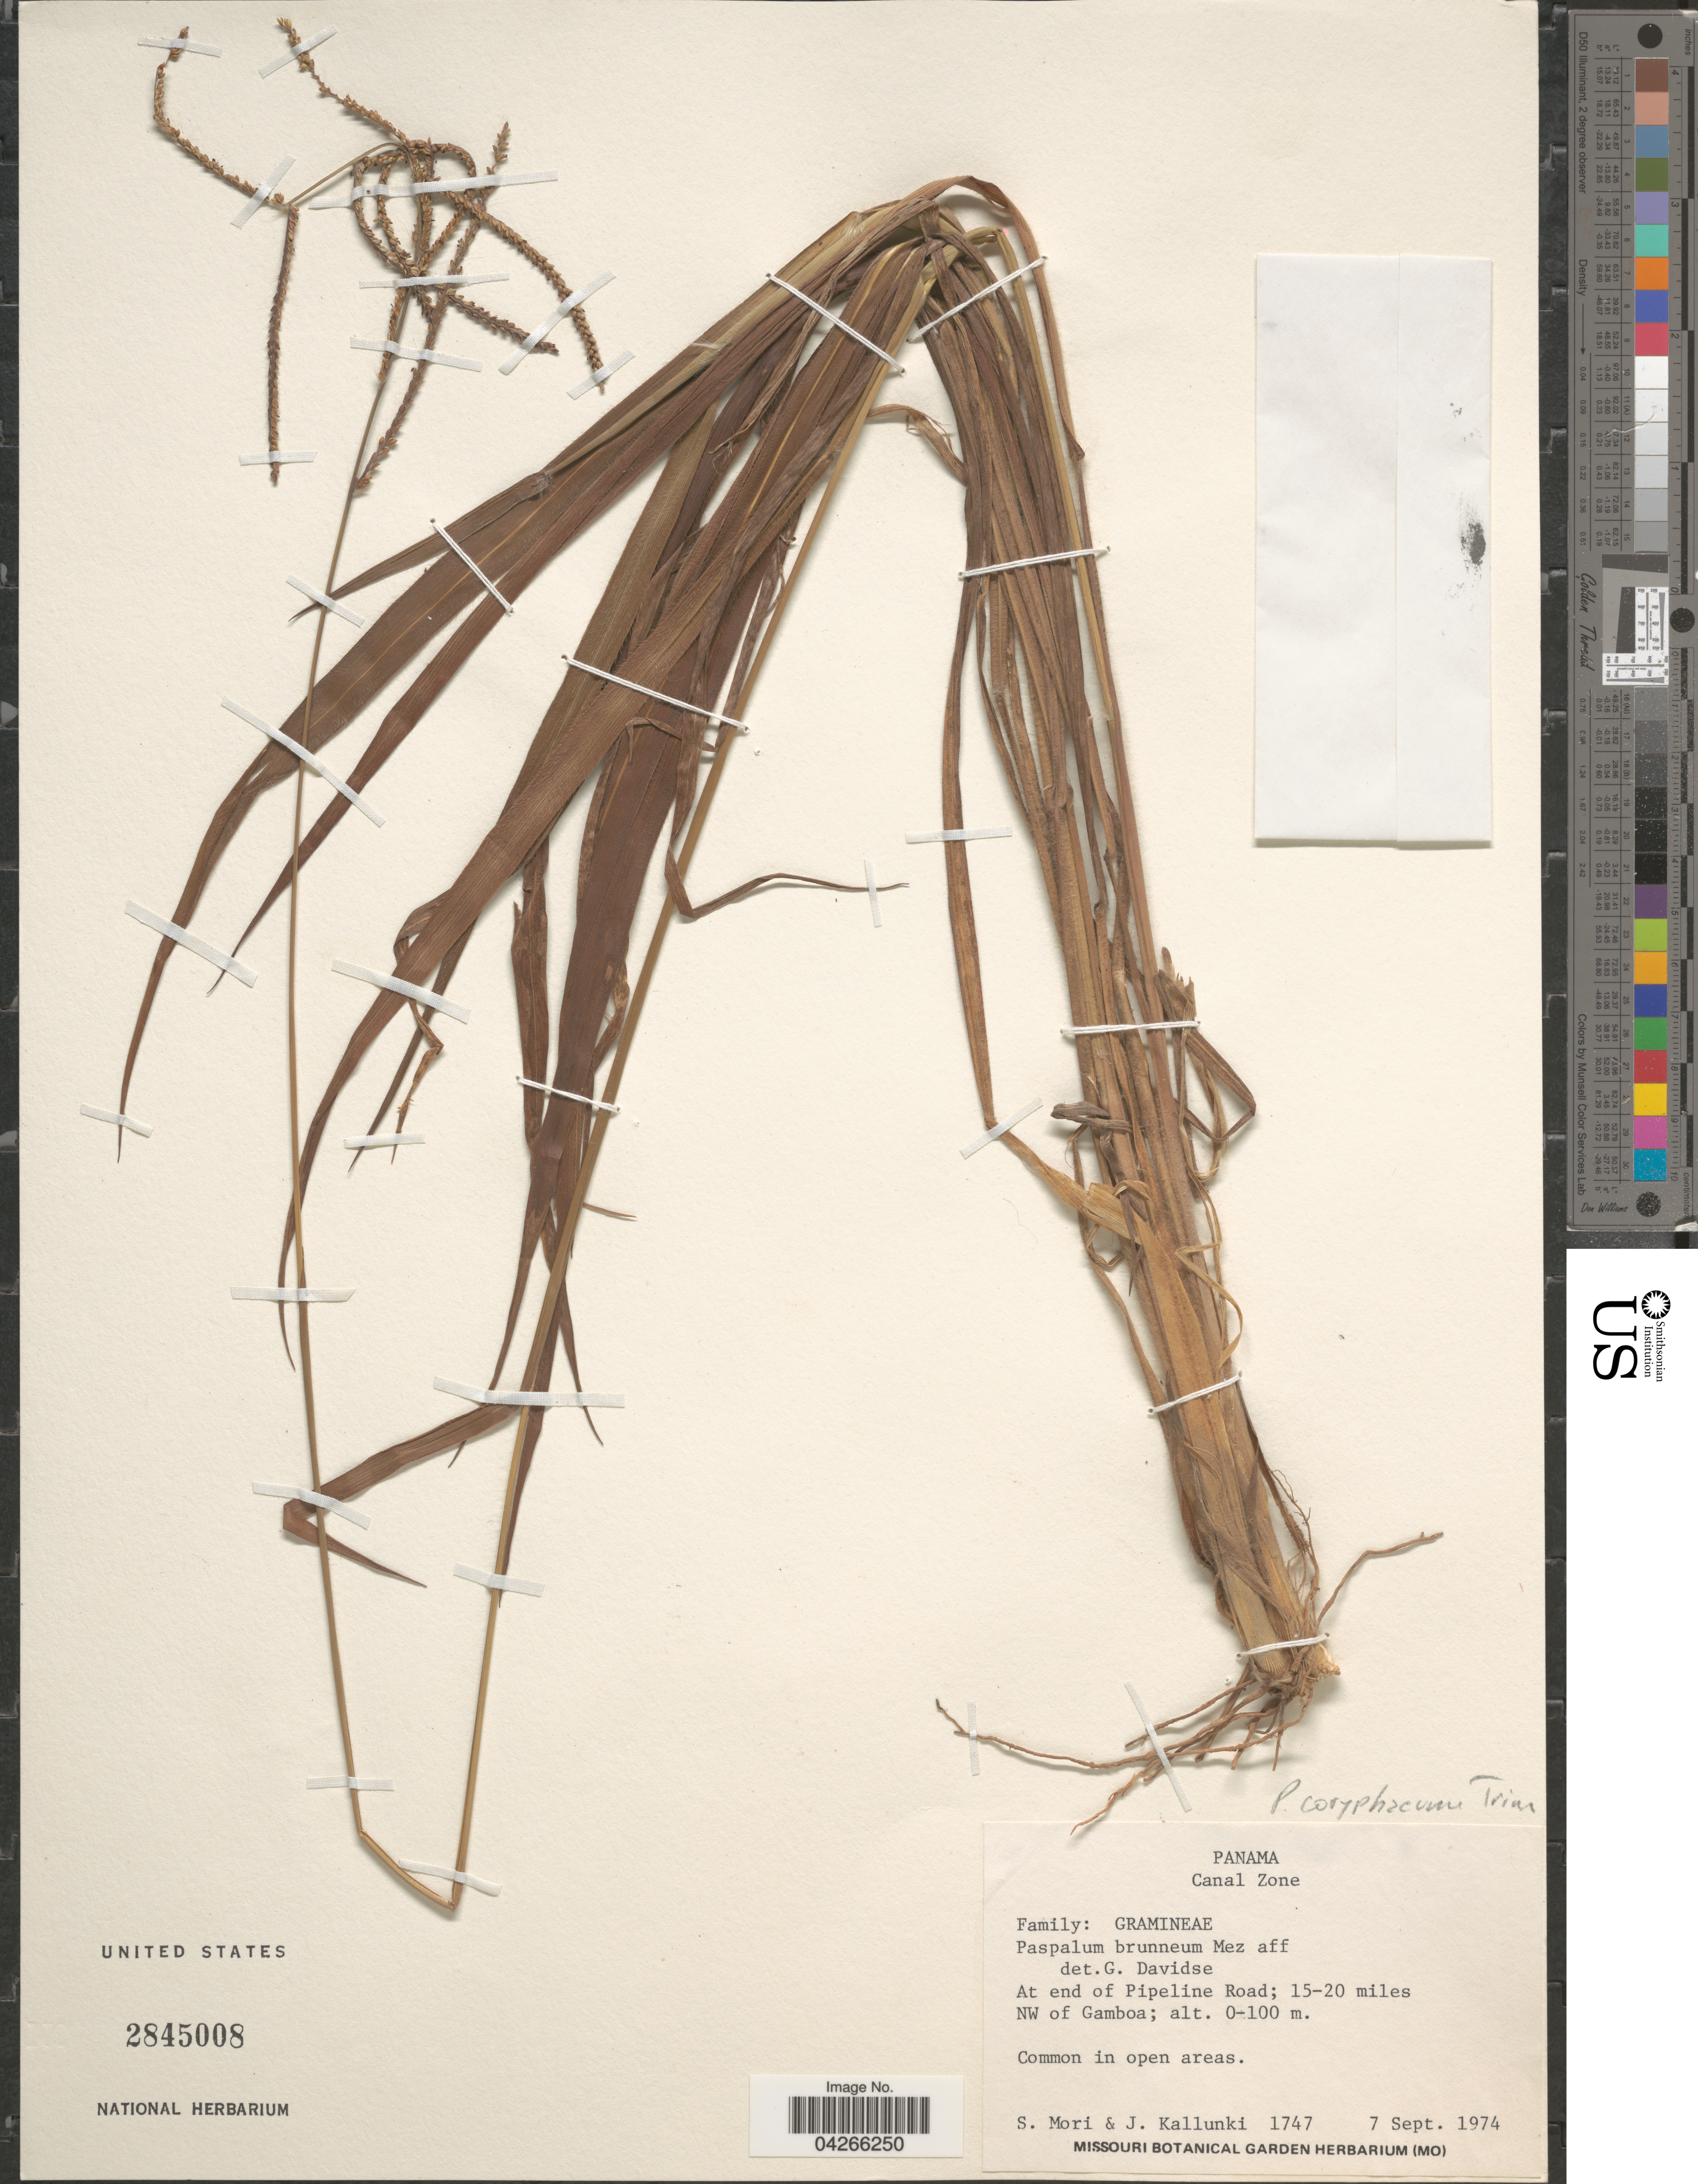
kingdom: Plantae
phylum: Tracheophyta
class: Liliopsida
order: Poales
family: Poaceae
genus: Paspalum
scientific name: Paspalum coryphaeum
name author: Trin.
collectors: S. Mori & J. Kallunki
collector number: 1747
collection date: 1974-09-07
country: Panama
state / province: Colón / Panamá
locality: At end of Pipeline Road; 15-20 miles NW of Gamboa. Common in open areas.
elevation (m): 0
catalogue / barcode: US 2845008